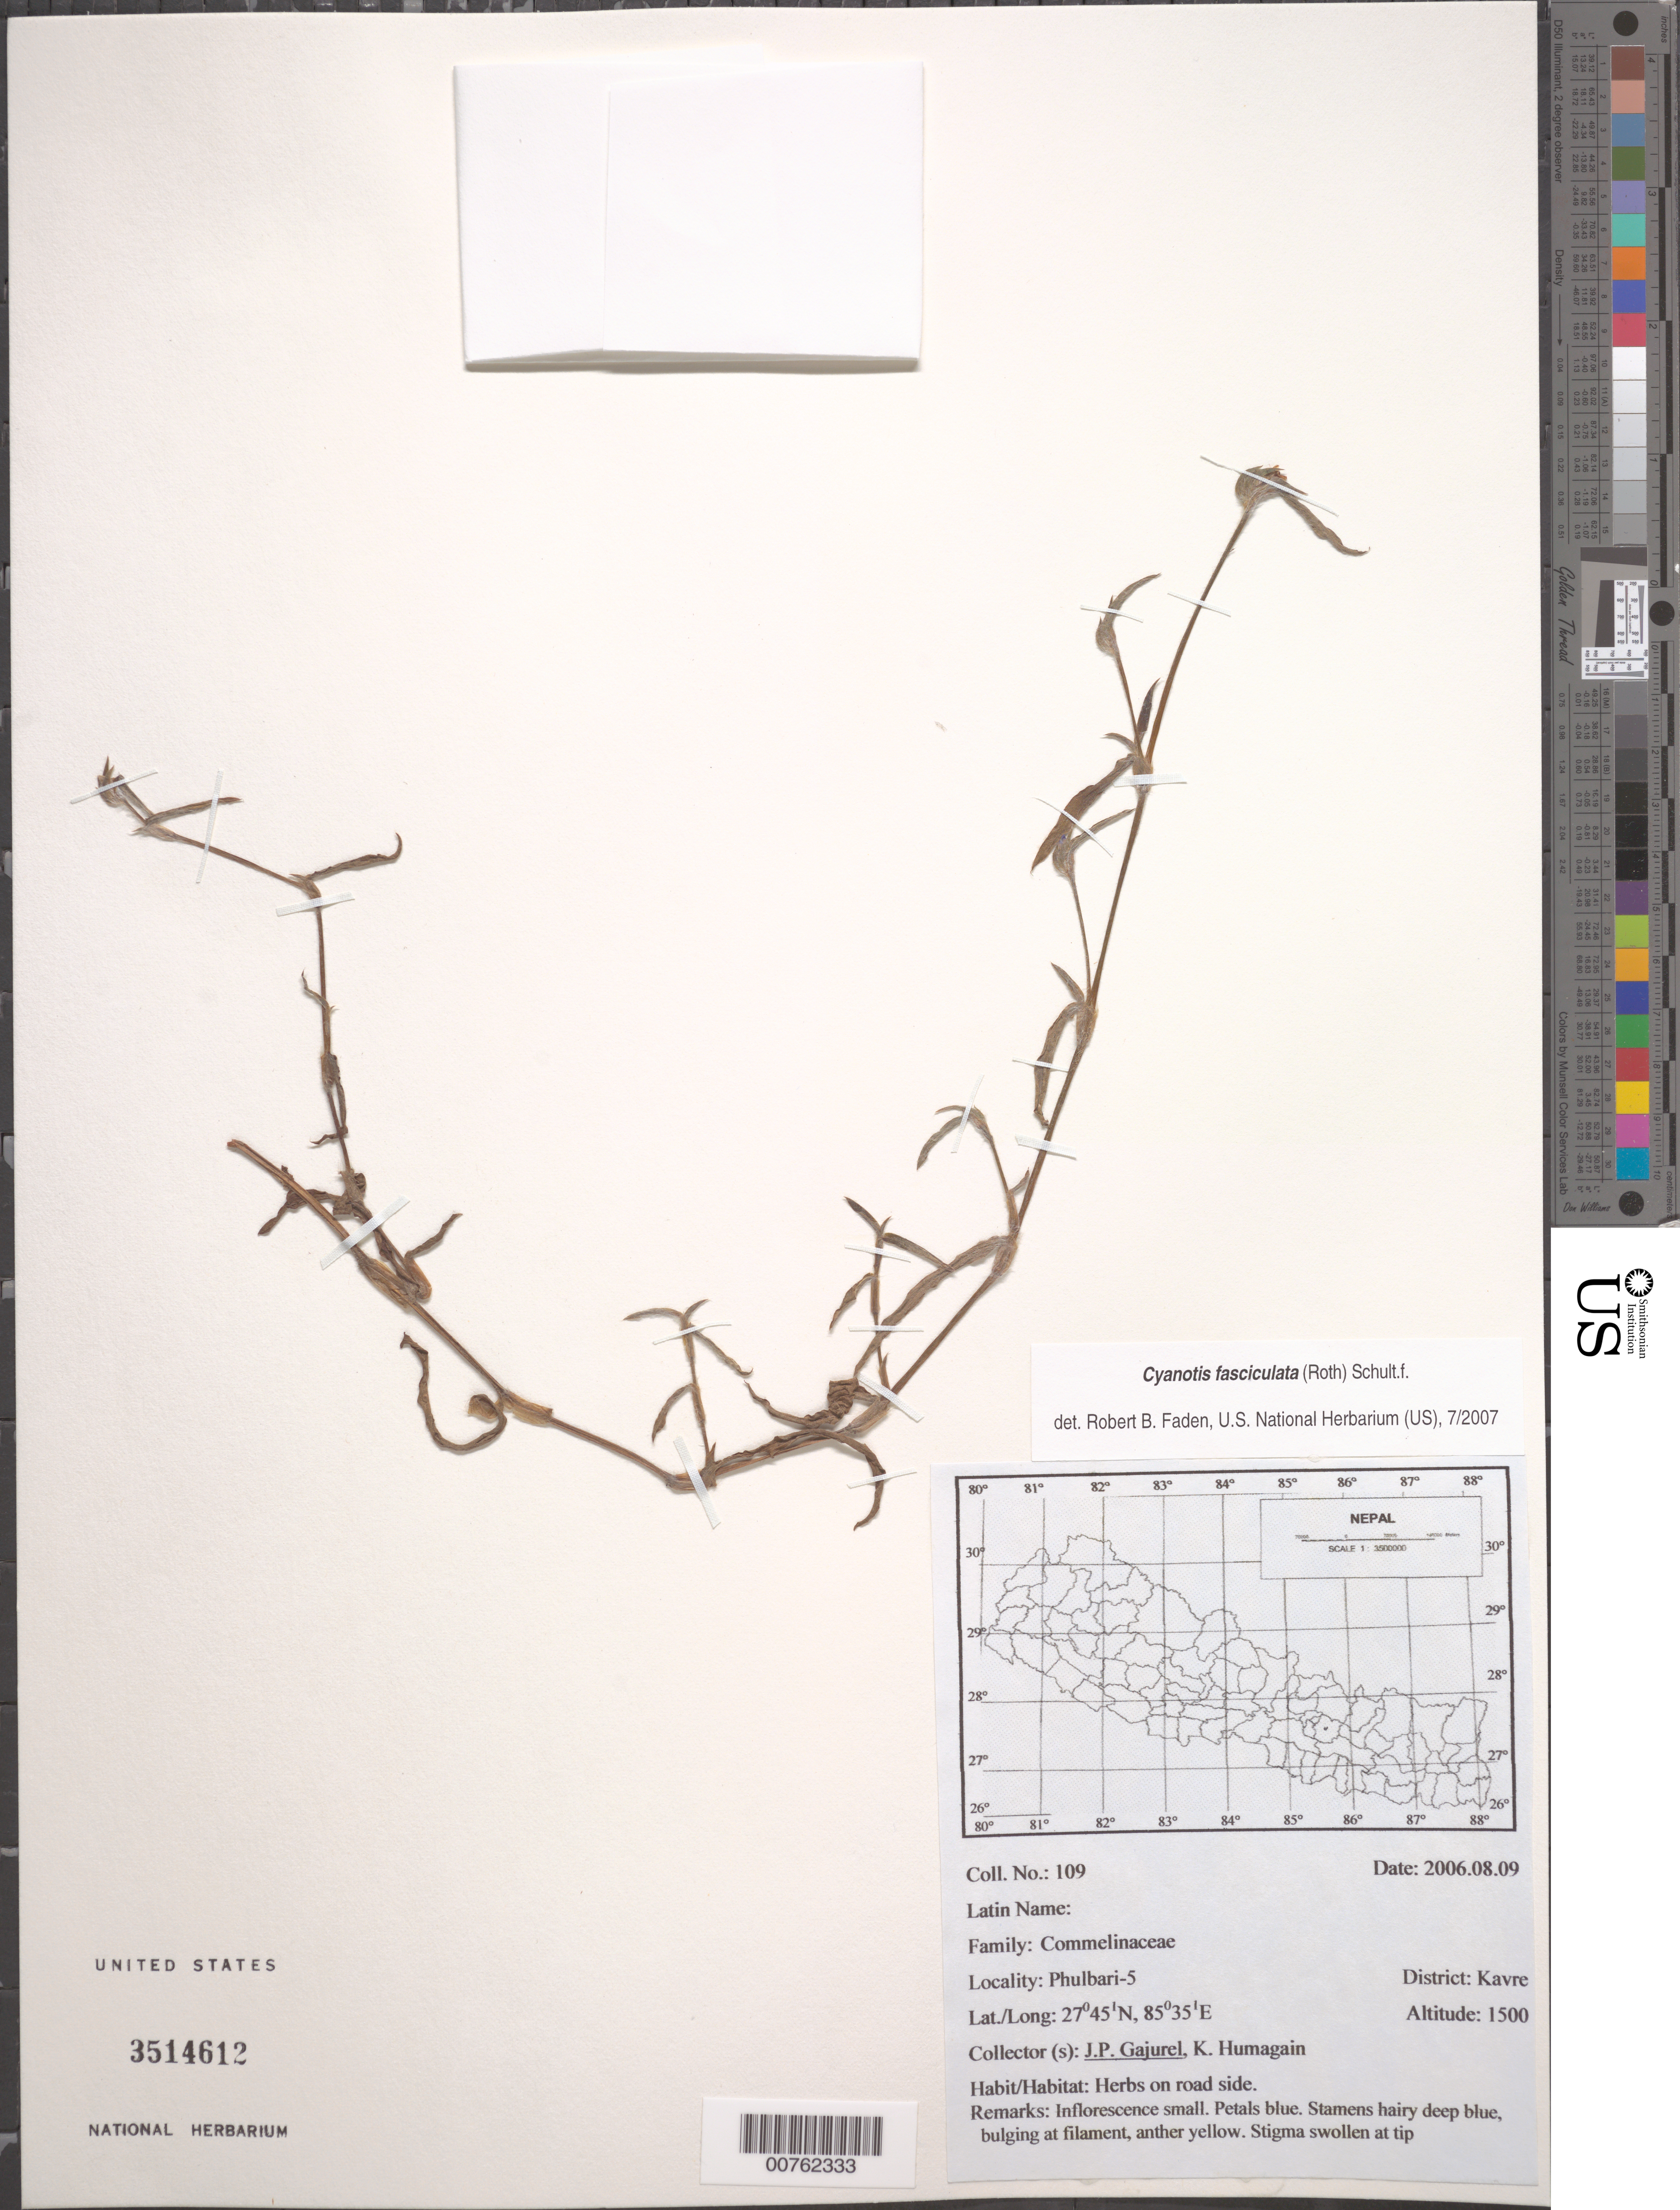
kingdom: Plantae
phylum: Tracheophyta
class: Liliopsida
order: Commelinales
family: Commelinaceae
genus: Cyanotis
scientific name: Cyanotis fasciculata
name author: (Heyne ex Roth) Schult. f.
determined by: Faden, Robert B., (US), Smithsonian Institution - National Museum of Natural History (UNITED STATES)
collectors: J. Gajurel & K. Humagain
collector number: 109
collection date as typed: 09 Aug 2006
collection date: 2006-08-09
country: Nepal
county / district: Kavre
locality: Phulbari-5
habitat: Herbs on road side.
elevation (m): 1500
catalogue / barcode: US 3514612